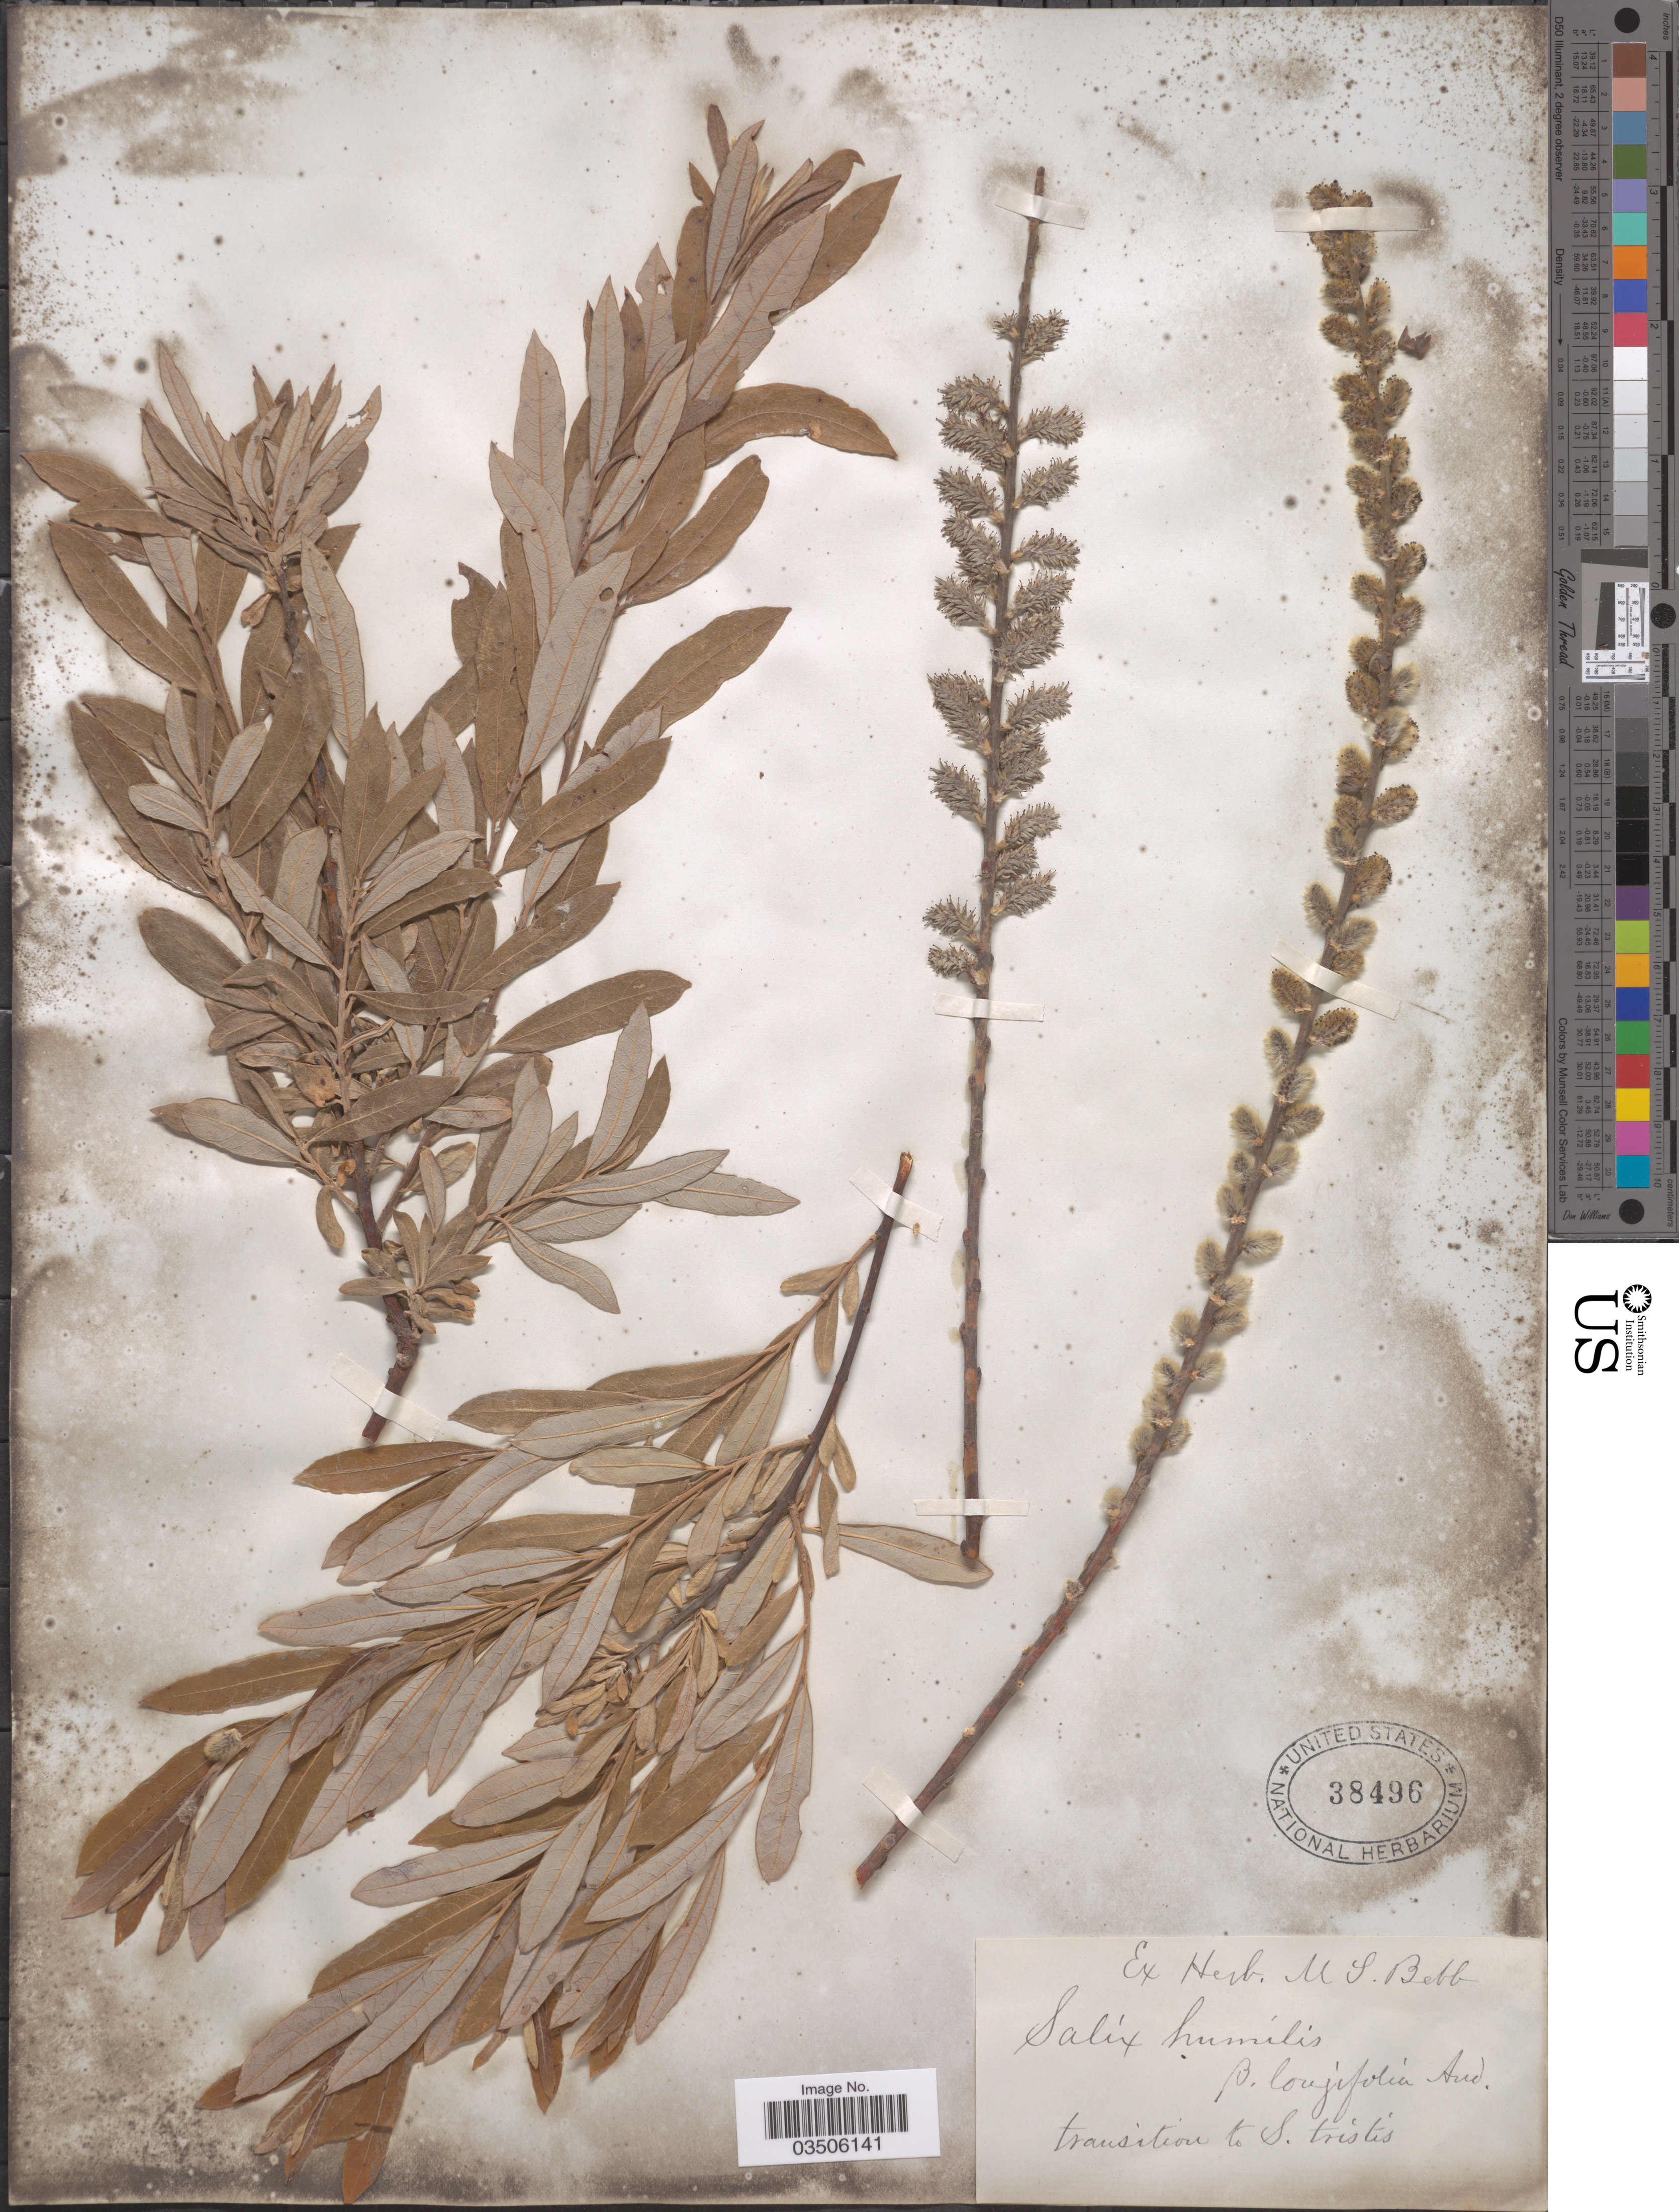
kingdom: Plantae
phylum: Tracheophyta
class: Magnoliopsida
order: Malpighiales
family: Salicaceae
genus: Salix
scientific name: Salix tristis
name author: Aiton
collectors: ex Herb. M. S. Bebb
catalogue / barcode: US 38496